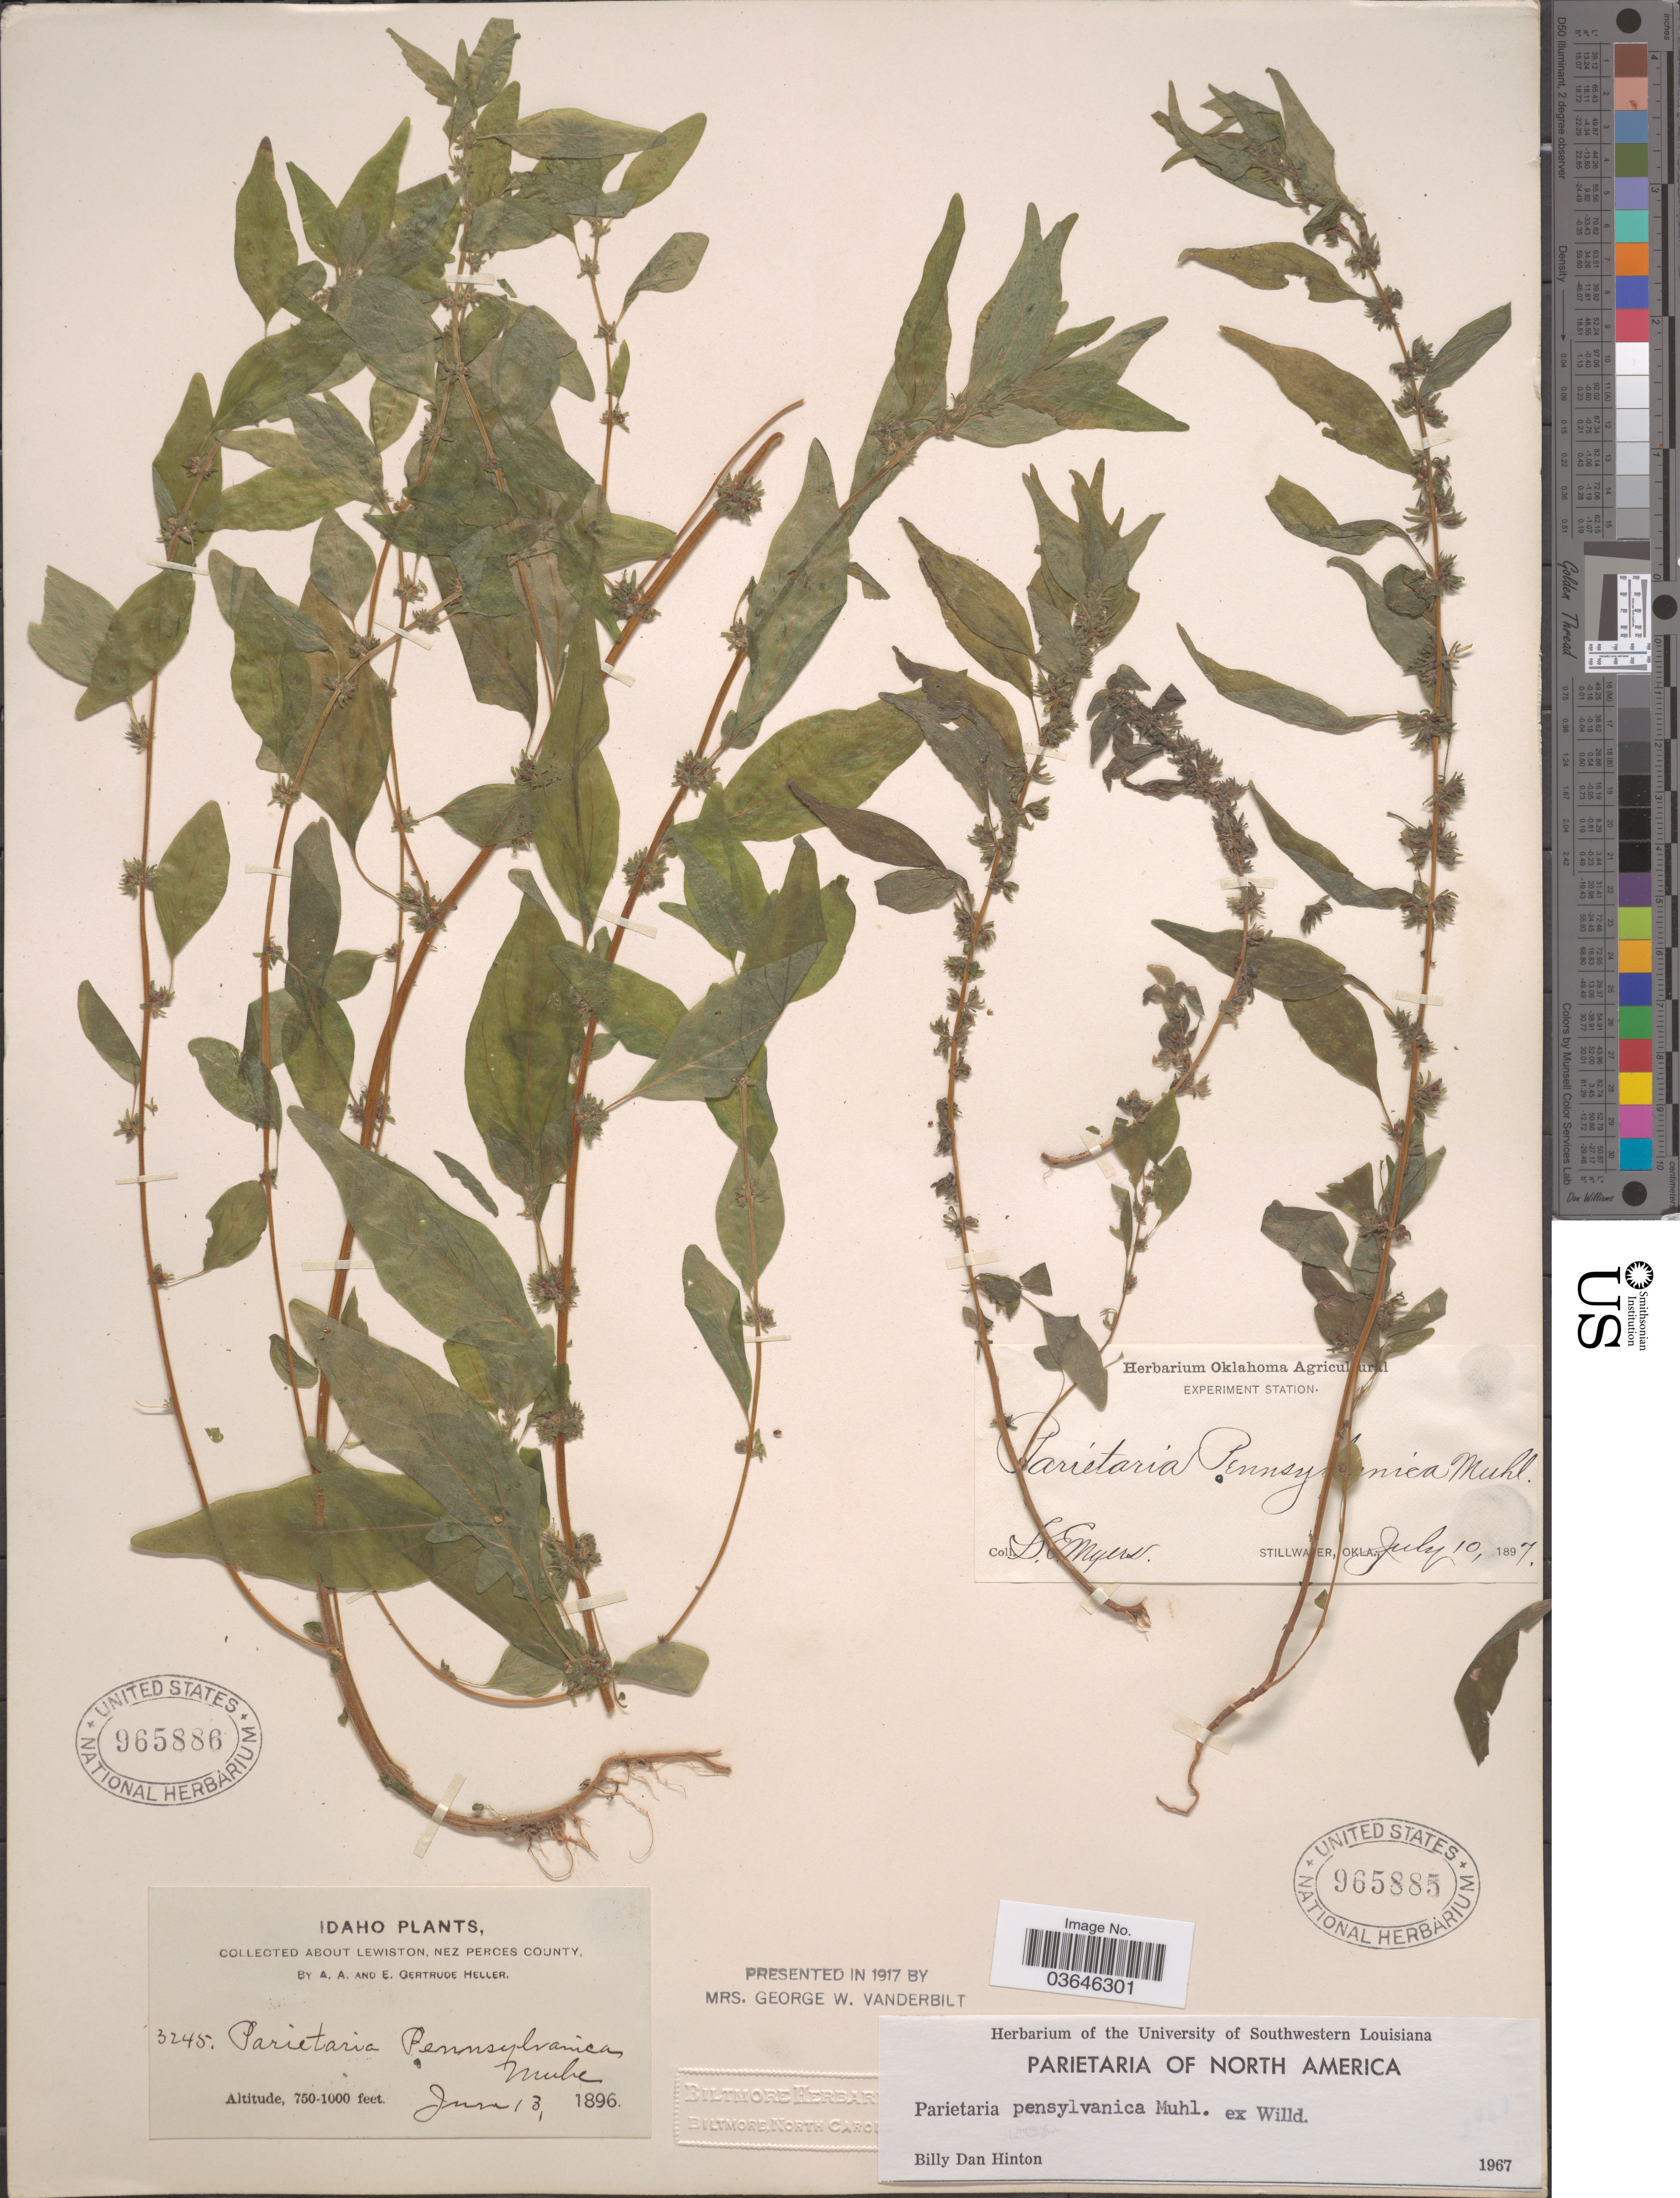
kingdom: Plantae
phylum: Tracheophyta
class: Magnoliopsida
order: Rosales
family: Urticaceae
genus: Parietaria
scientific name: Parietaria pensylvanica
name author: Muhl. ex Willd.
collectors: A. A. Heller & E. G. Heller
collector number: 3245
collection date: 1896-06-13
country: United States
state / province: Idaho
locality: Lewiston, Nez Perces County.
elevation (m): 229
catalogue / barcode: US 965886